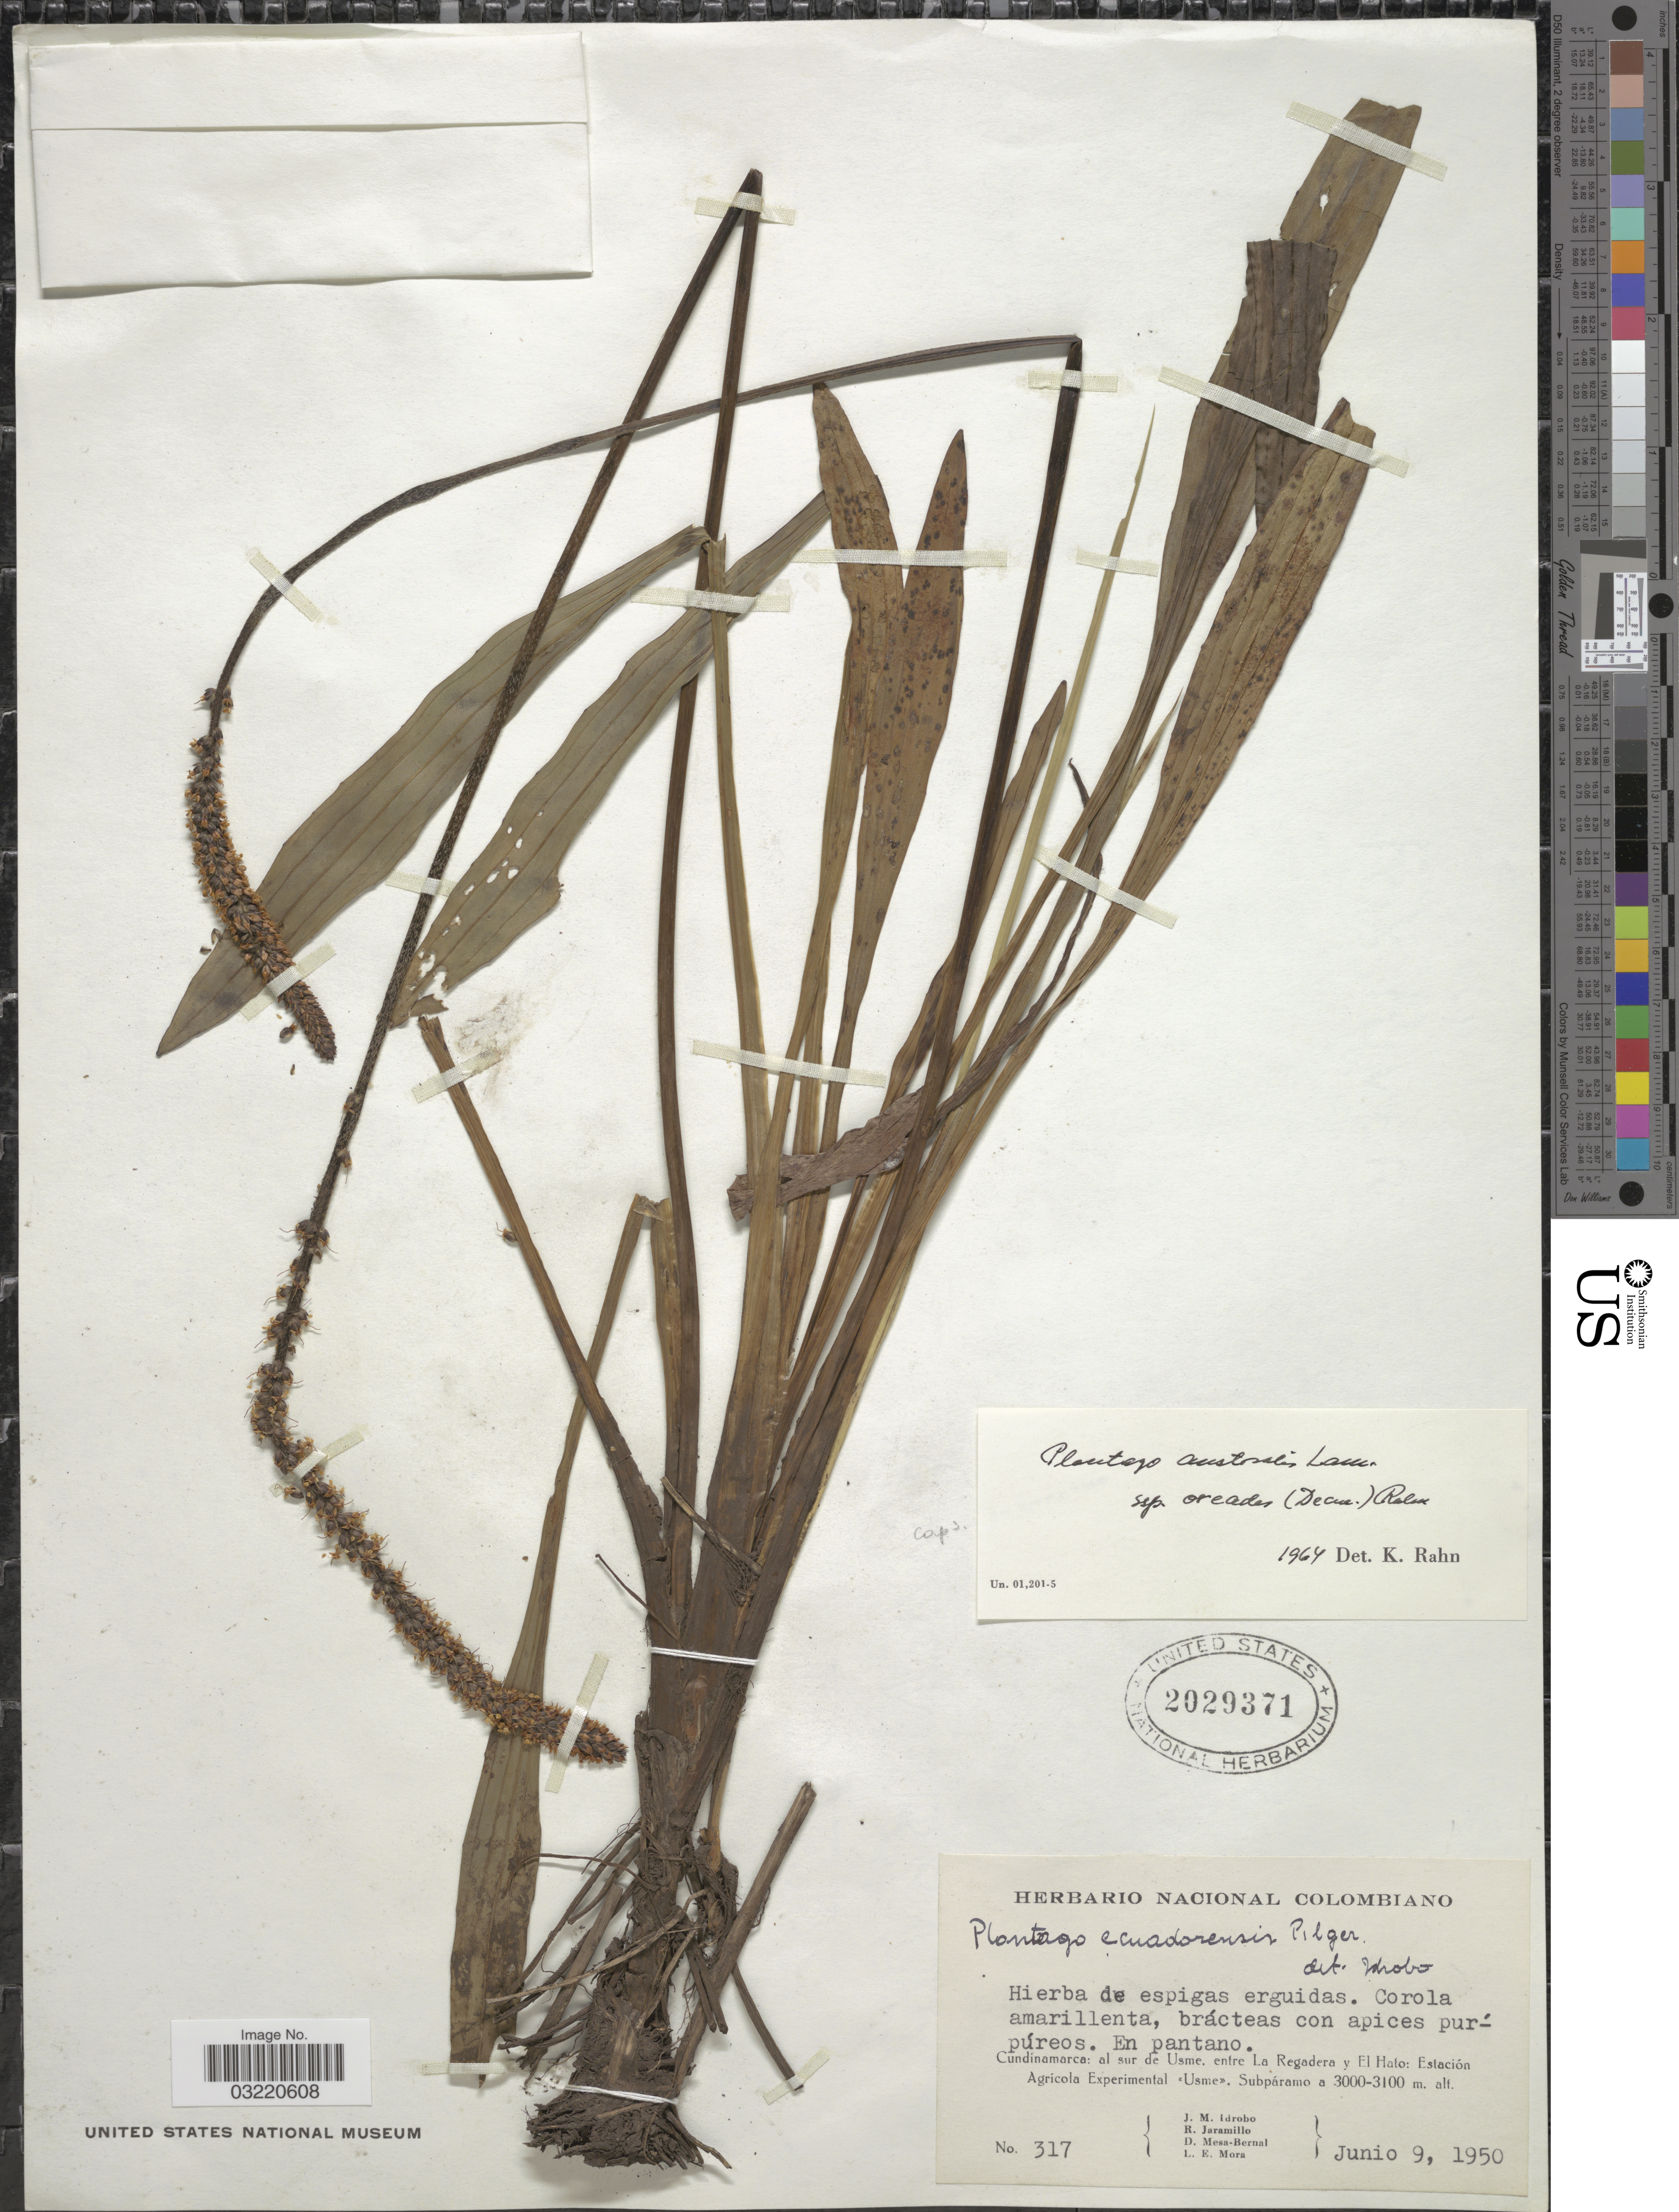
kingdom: Plantae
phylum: Tracheophyta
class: Magnoliopsida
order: Lamiales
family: Plantaginaceae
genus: Plantago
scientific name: Plantago australis subsp. oreades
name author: (Decne.) Rahn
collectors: J. M. Idrobo, R. Jaramillo, D. Mesa-Bernal & L. Mora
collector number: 317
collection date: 1950-06-09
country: Colombia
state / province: Cundinamarca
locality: Al sur de Usme, entre La Regadera y El Hato: Estación Agricola Experimental .«Usme». Subpáramo.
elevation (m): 3000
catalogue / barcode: US 2029371